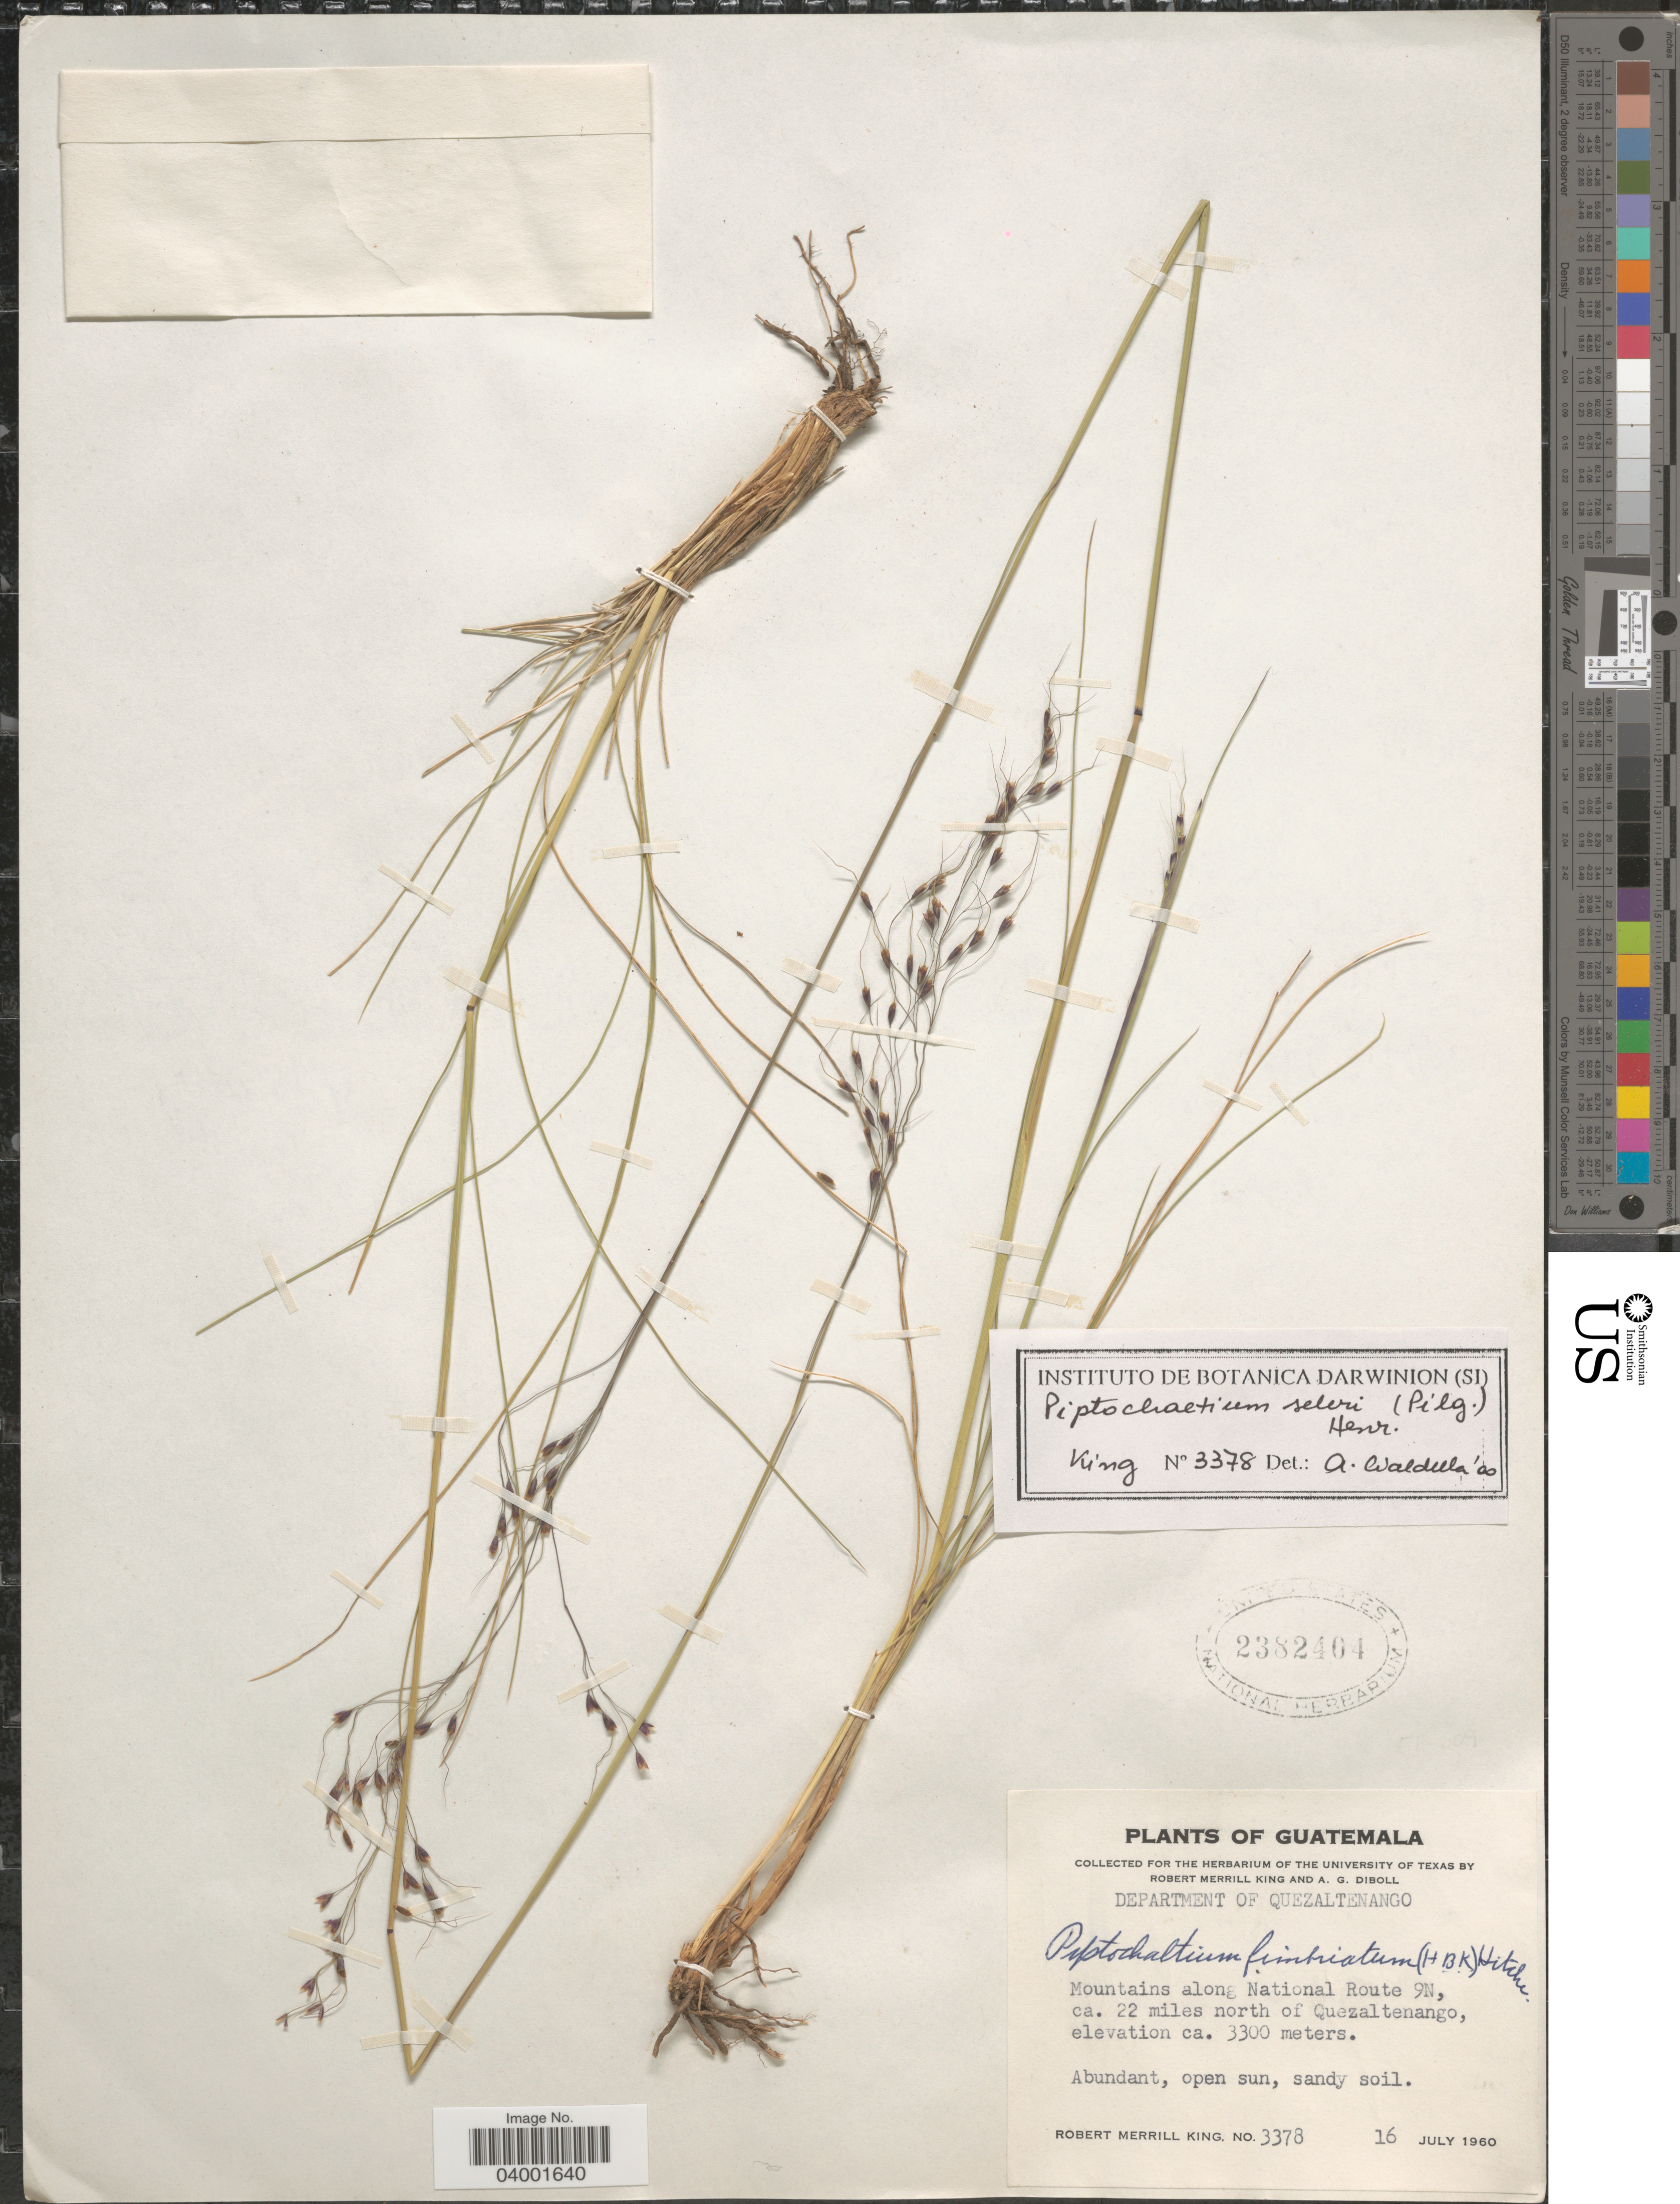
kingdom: Plantae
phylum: Tracheophyta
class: Liliopsida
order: Poales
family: Poaceae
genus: Piptochaetium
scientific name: Piptochaetium seleri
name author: (Pilg.) Henr.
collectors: R. M. King & A. Diboll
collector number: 3378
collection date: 1960-07-16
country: Guatemala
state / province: Quetzaltenango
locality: Department of Quezaltenango. Mountains along National Route 9N, ca. 22 miles north of Quezaltenango.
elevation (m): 3300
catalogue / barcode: US 2382404